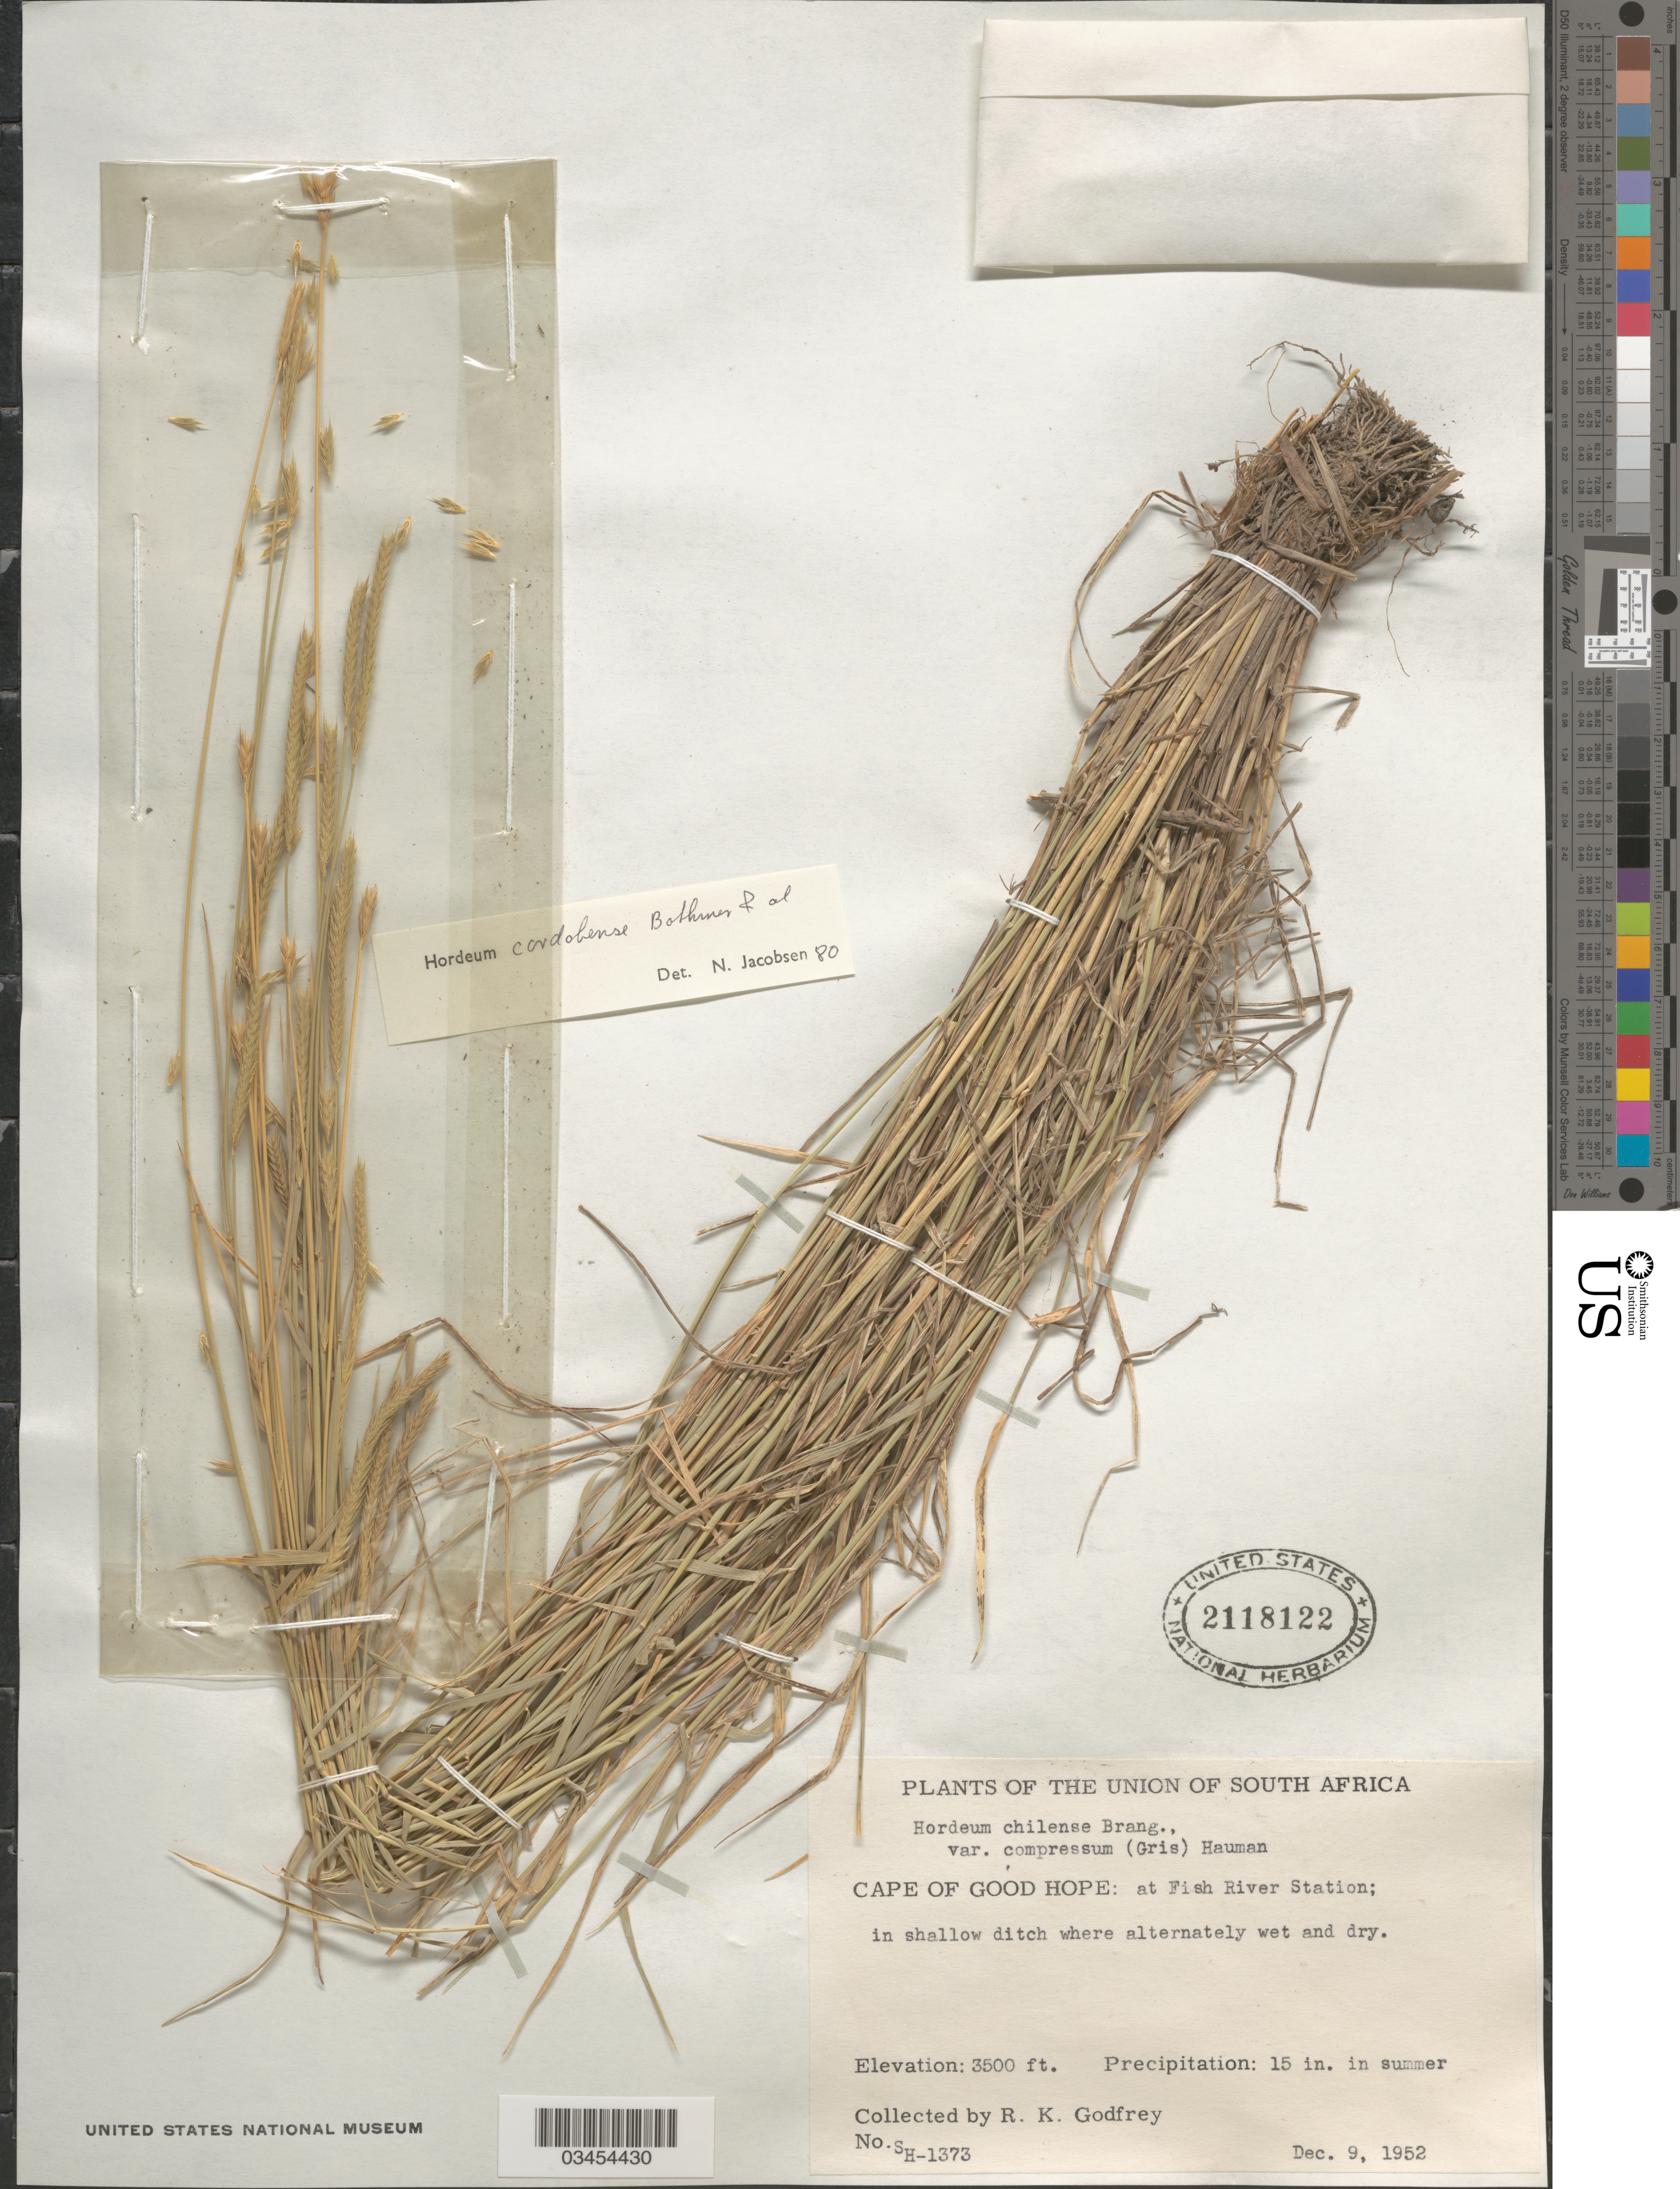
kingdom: Plantae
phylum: Tracheophyta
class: Liliopsida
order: Poales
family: Poaceae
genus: Hordeum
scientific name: Hordeum cordobense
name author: Bothmer et al.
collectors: R. K. Godfrey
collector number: SH-1373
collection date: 1952-12-09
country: South Africa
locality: Union of South Africa. Cape of Good Hope: at Fish River Station.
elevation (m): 1067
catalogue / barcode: US 2118122